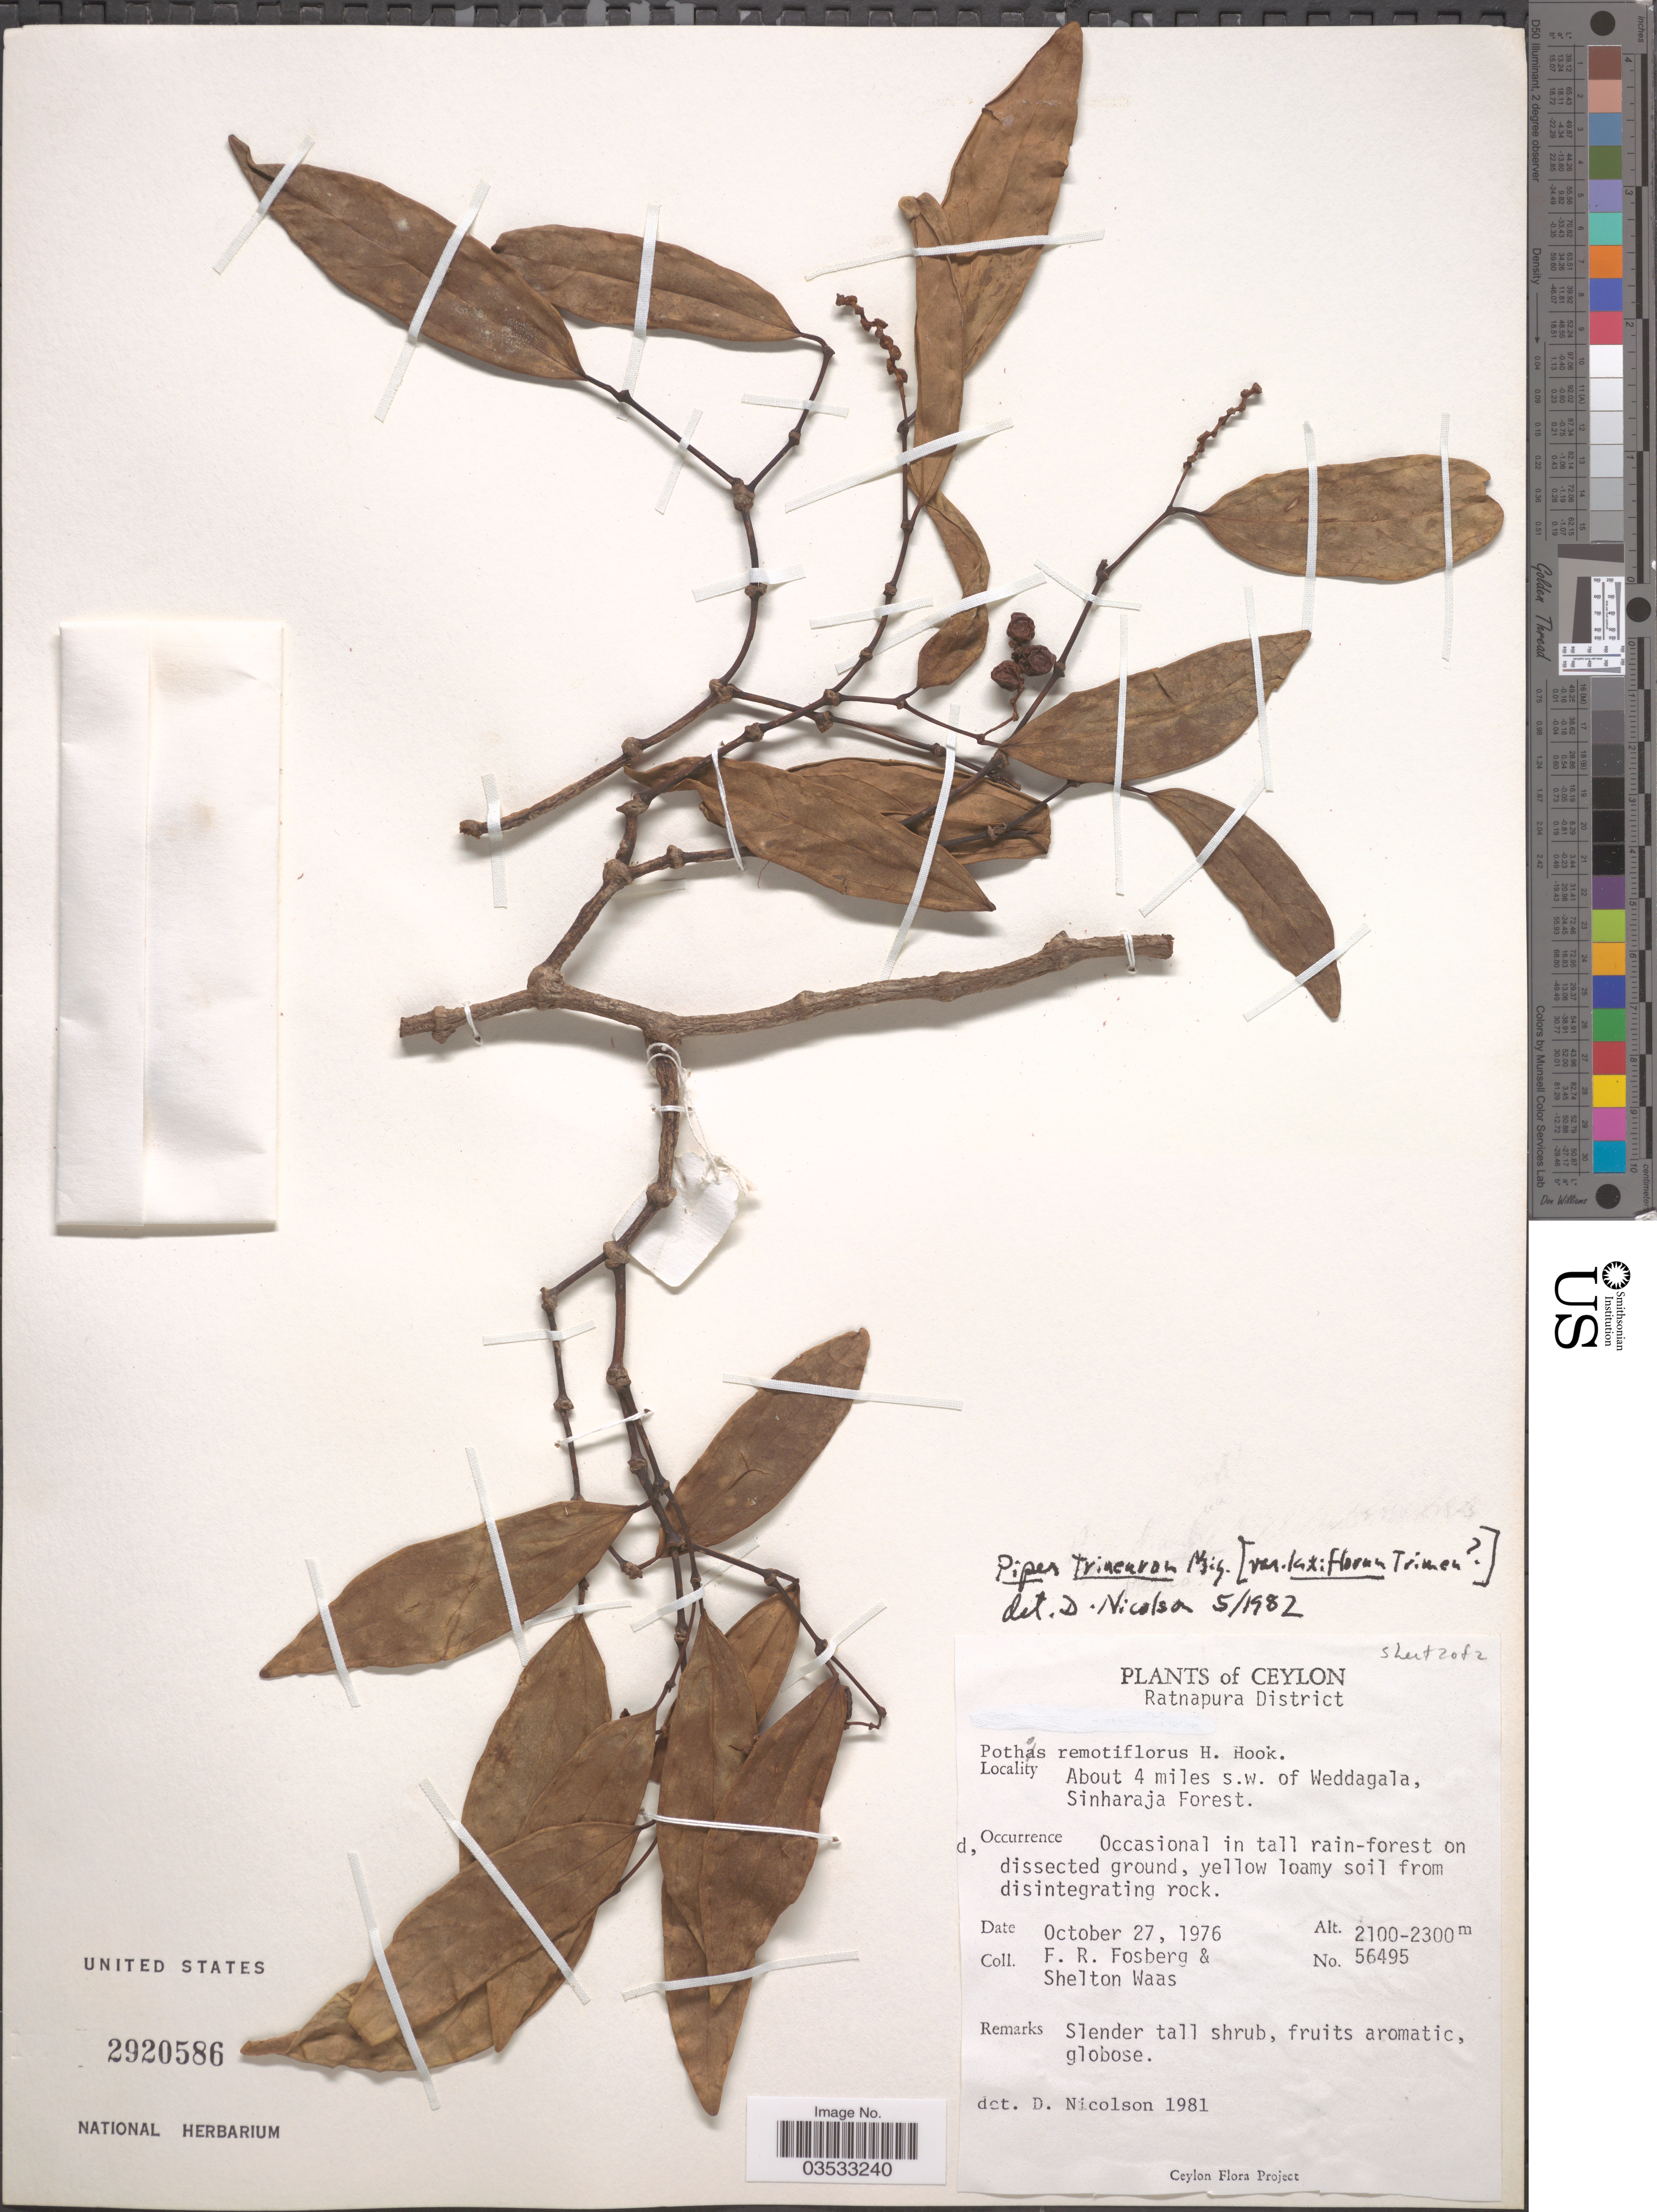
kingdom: Plantae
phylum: Tracheophyta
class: Magnoliopsida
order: Piperales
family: Piperaceae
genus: Piper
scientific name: Piper trineuron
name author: Miq.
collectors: F. R. Fosberg & S. Waas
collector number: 56495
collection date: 1976-10-27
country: Sri Lanka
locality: Ceylon. Ratnapura District. About 4 miles s.w. of Weddagala, Sinharaja Forest.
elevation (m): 2100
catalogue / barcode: US 2920586